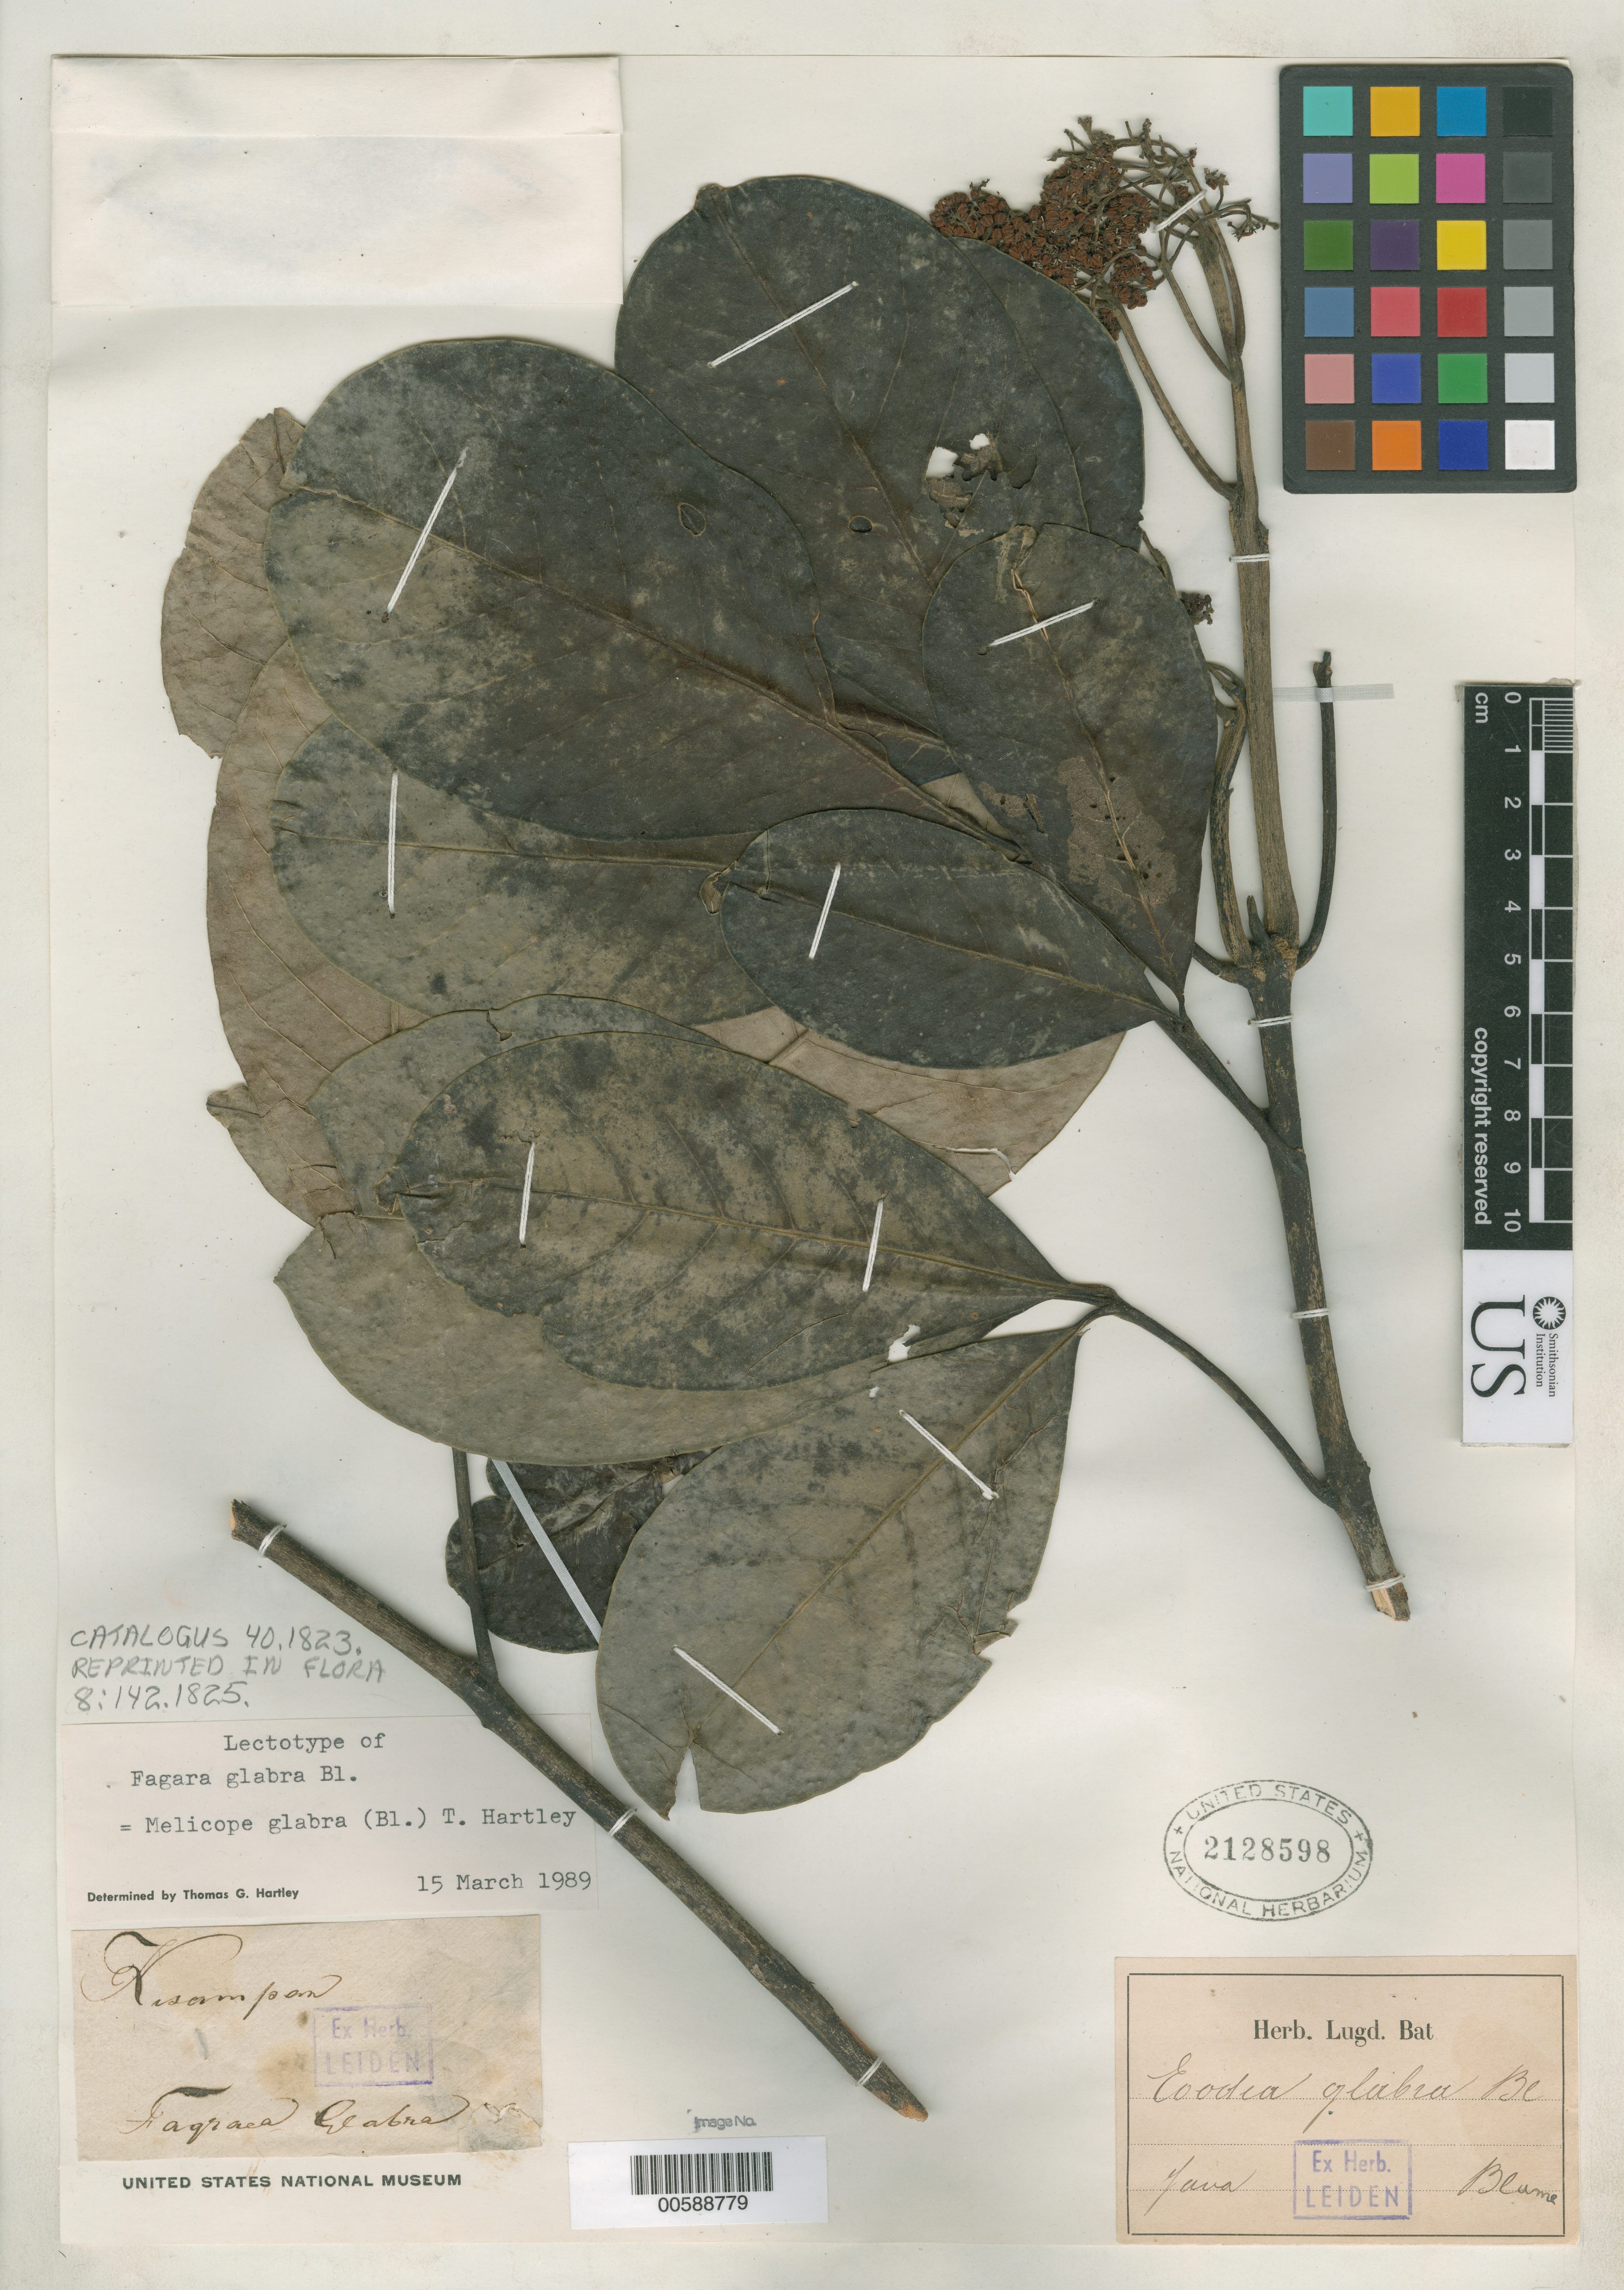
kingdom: Plantae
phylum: Tracheophyta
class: Magnoliopsida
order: Sapindales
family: Rutaceae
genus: Fagara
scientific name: Fagara glabra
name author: Blume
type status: Type Collection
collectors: C. L. von Blume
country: Indonesia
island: Java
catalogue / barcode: US 2128598